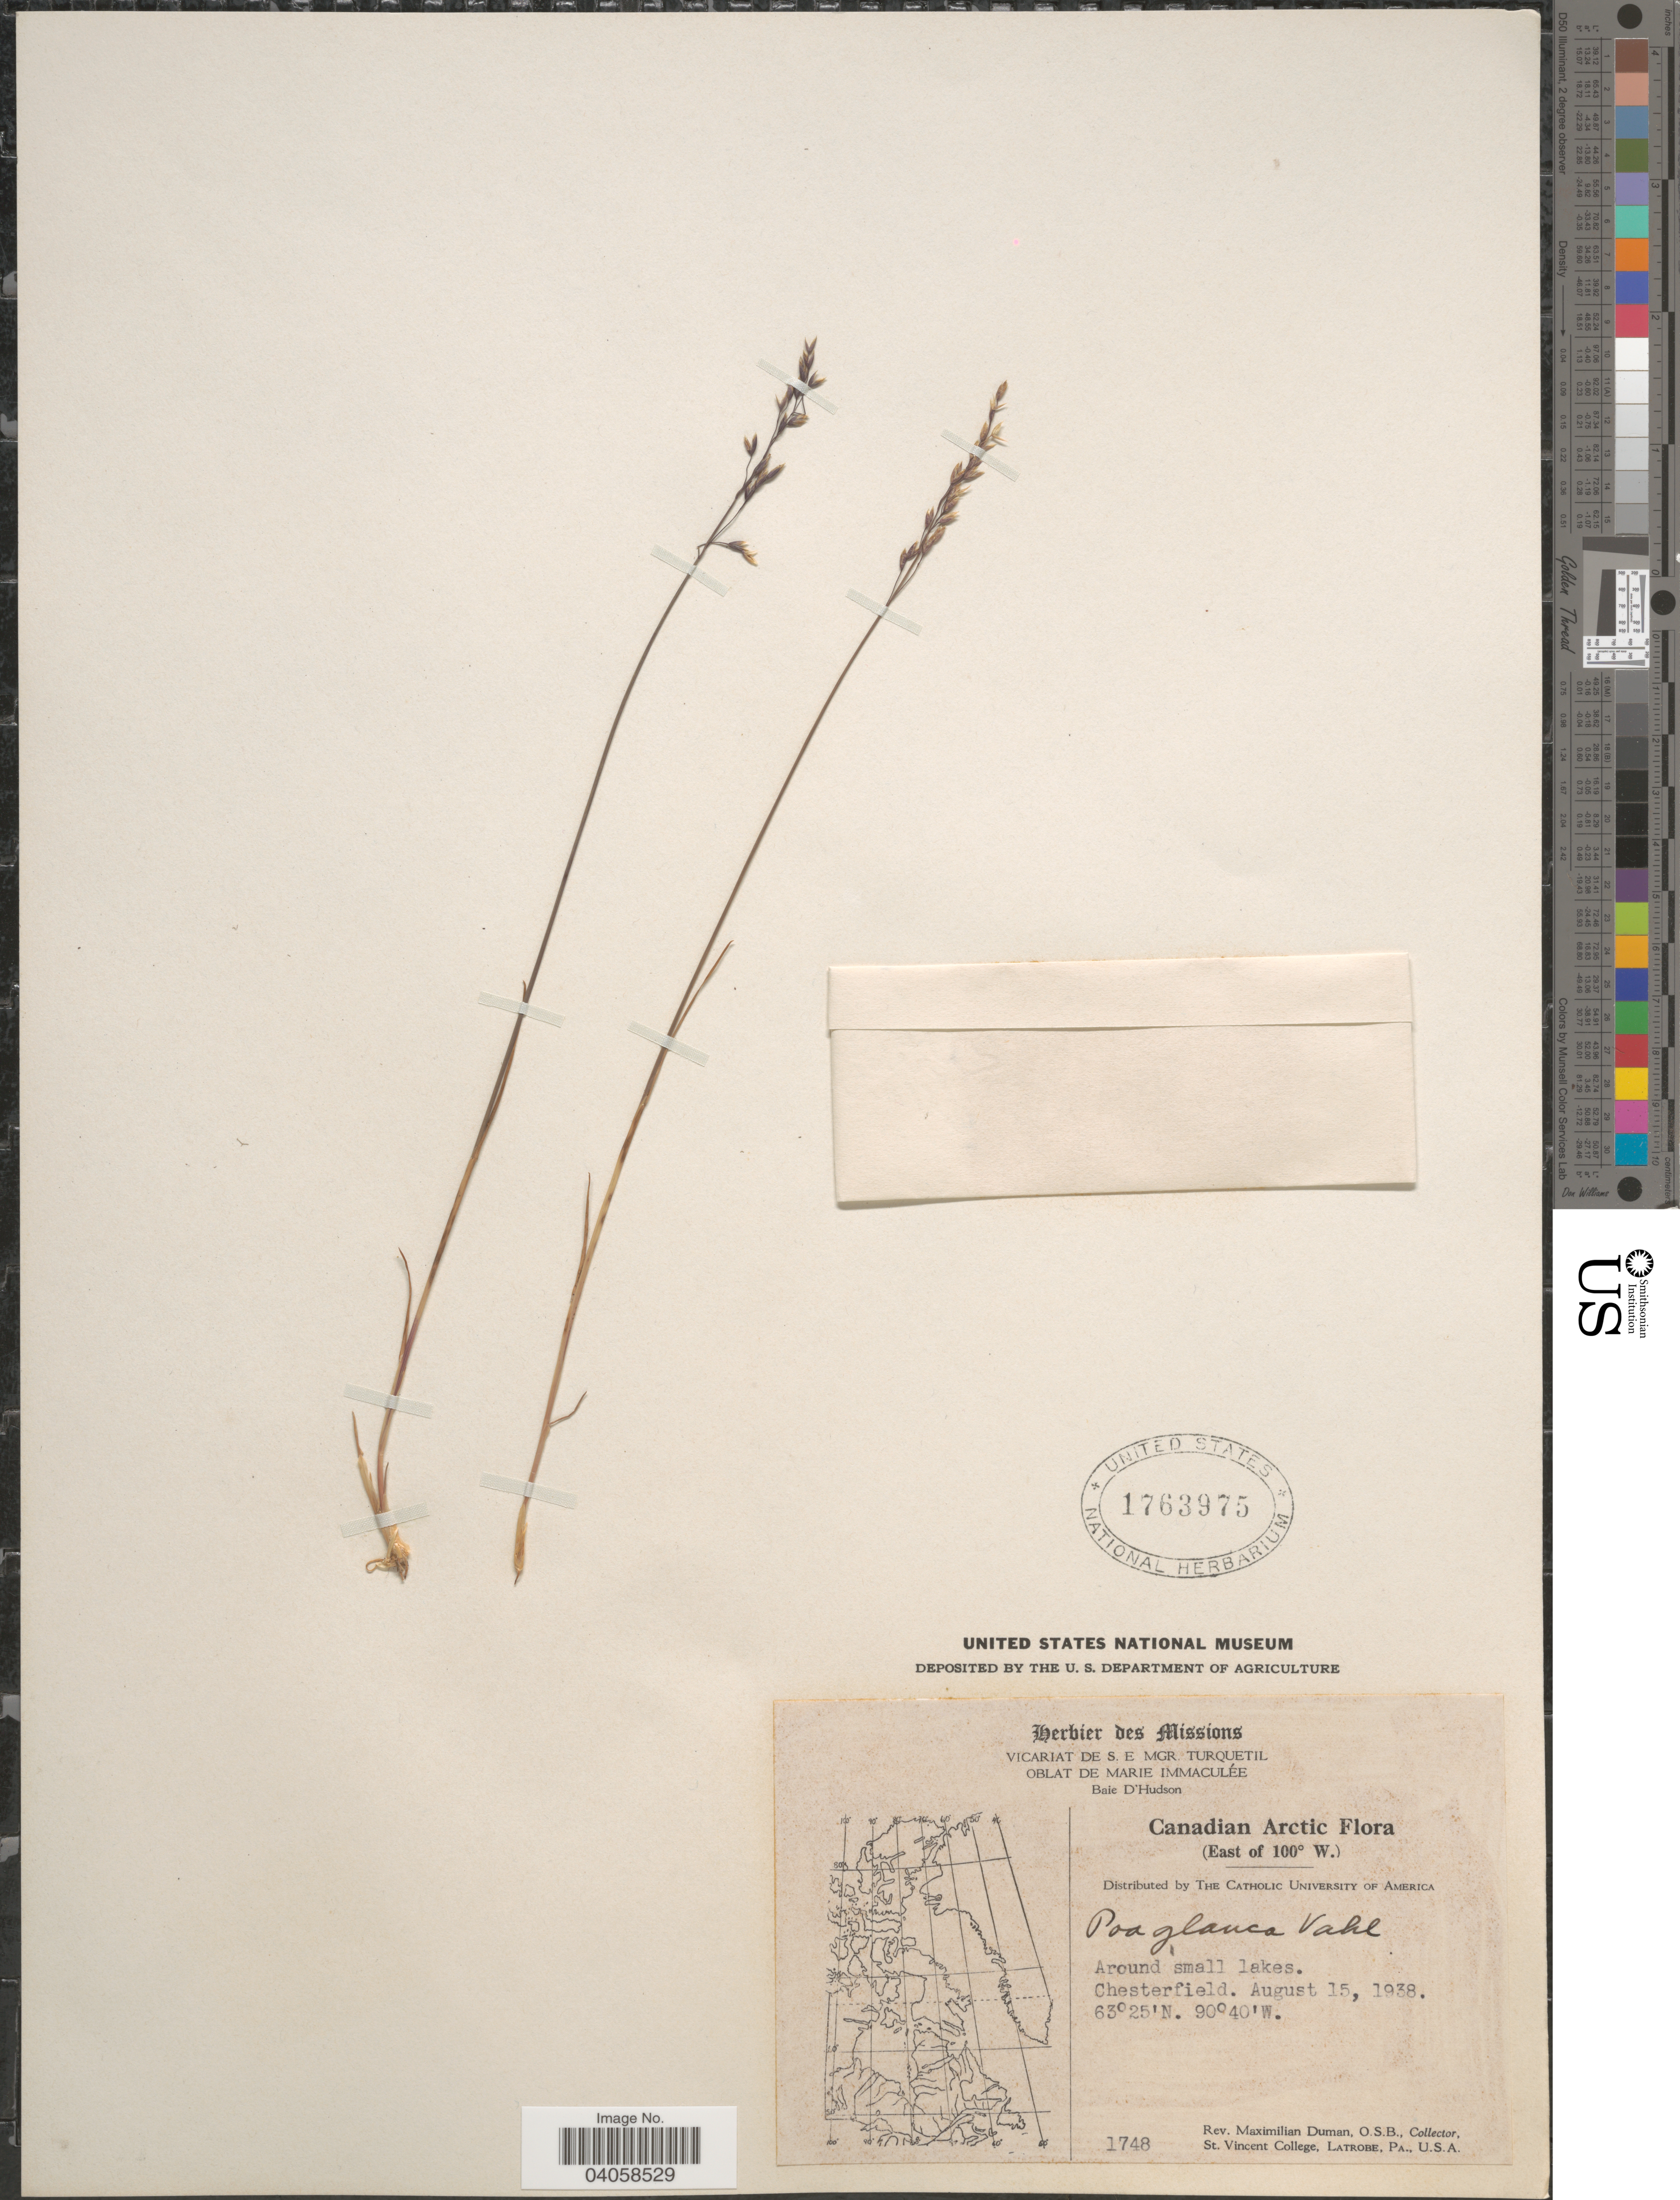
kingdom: Plantae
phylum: Tracheophyta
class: Liliopsida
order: Poales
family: Poaceae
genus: Poa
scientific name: Poa glauca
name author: Vahl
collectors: M. Duman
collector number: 1748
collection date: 1938-08-15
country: Canada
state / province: Nunavut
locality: Canadian Arctic. (Est du 100° W.). Chesterfield.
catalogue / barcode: US 1763975